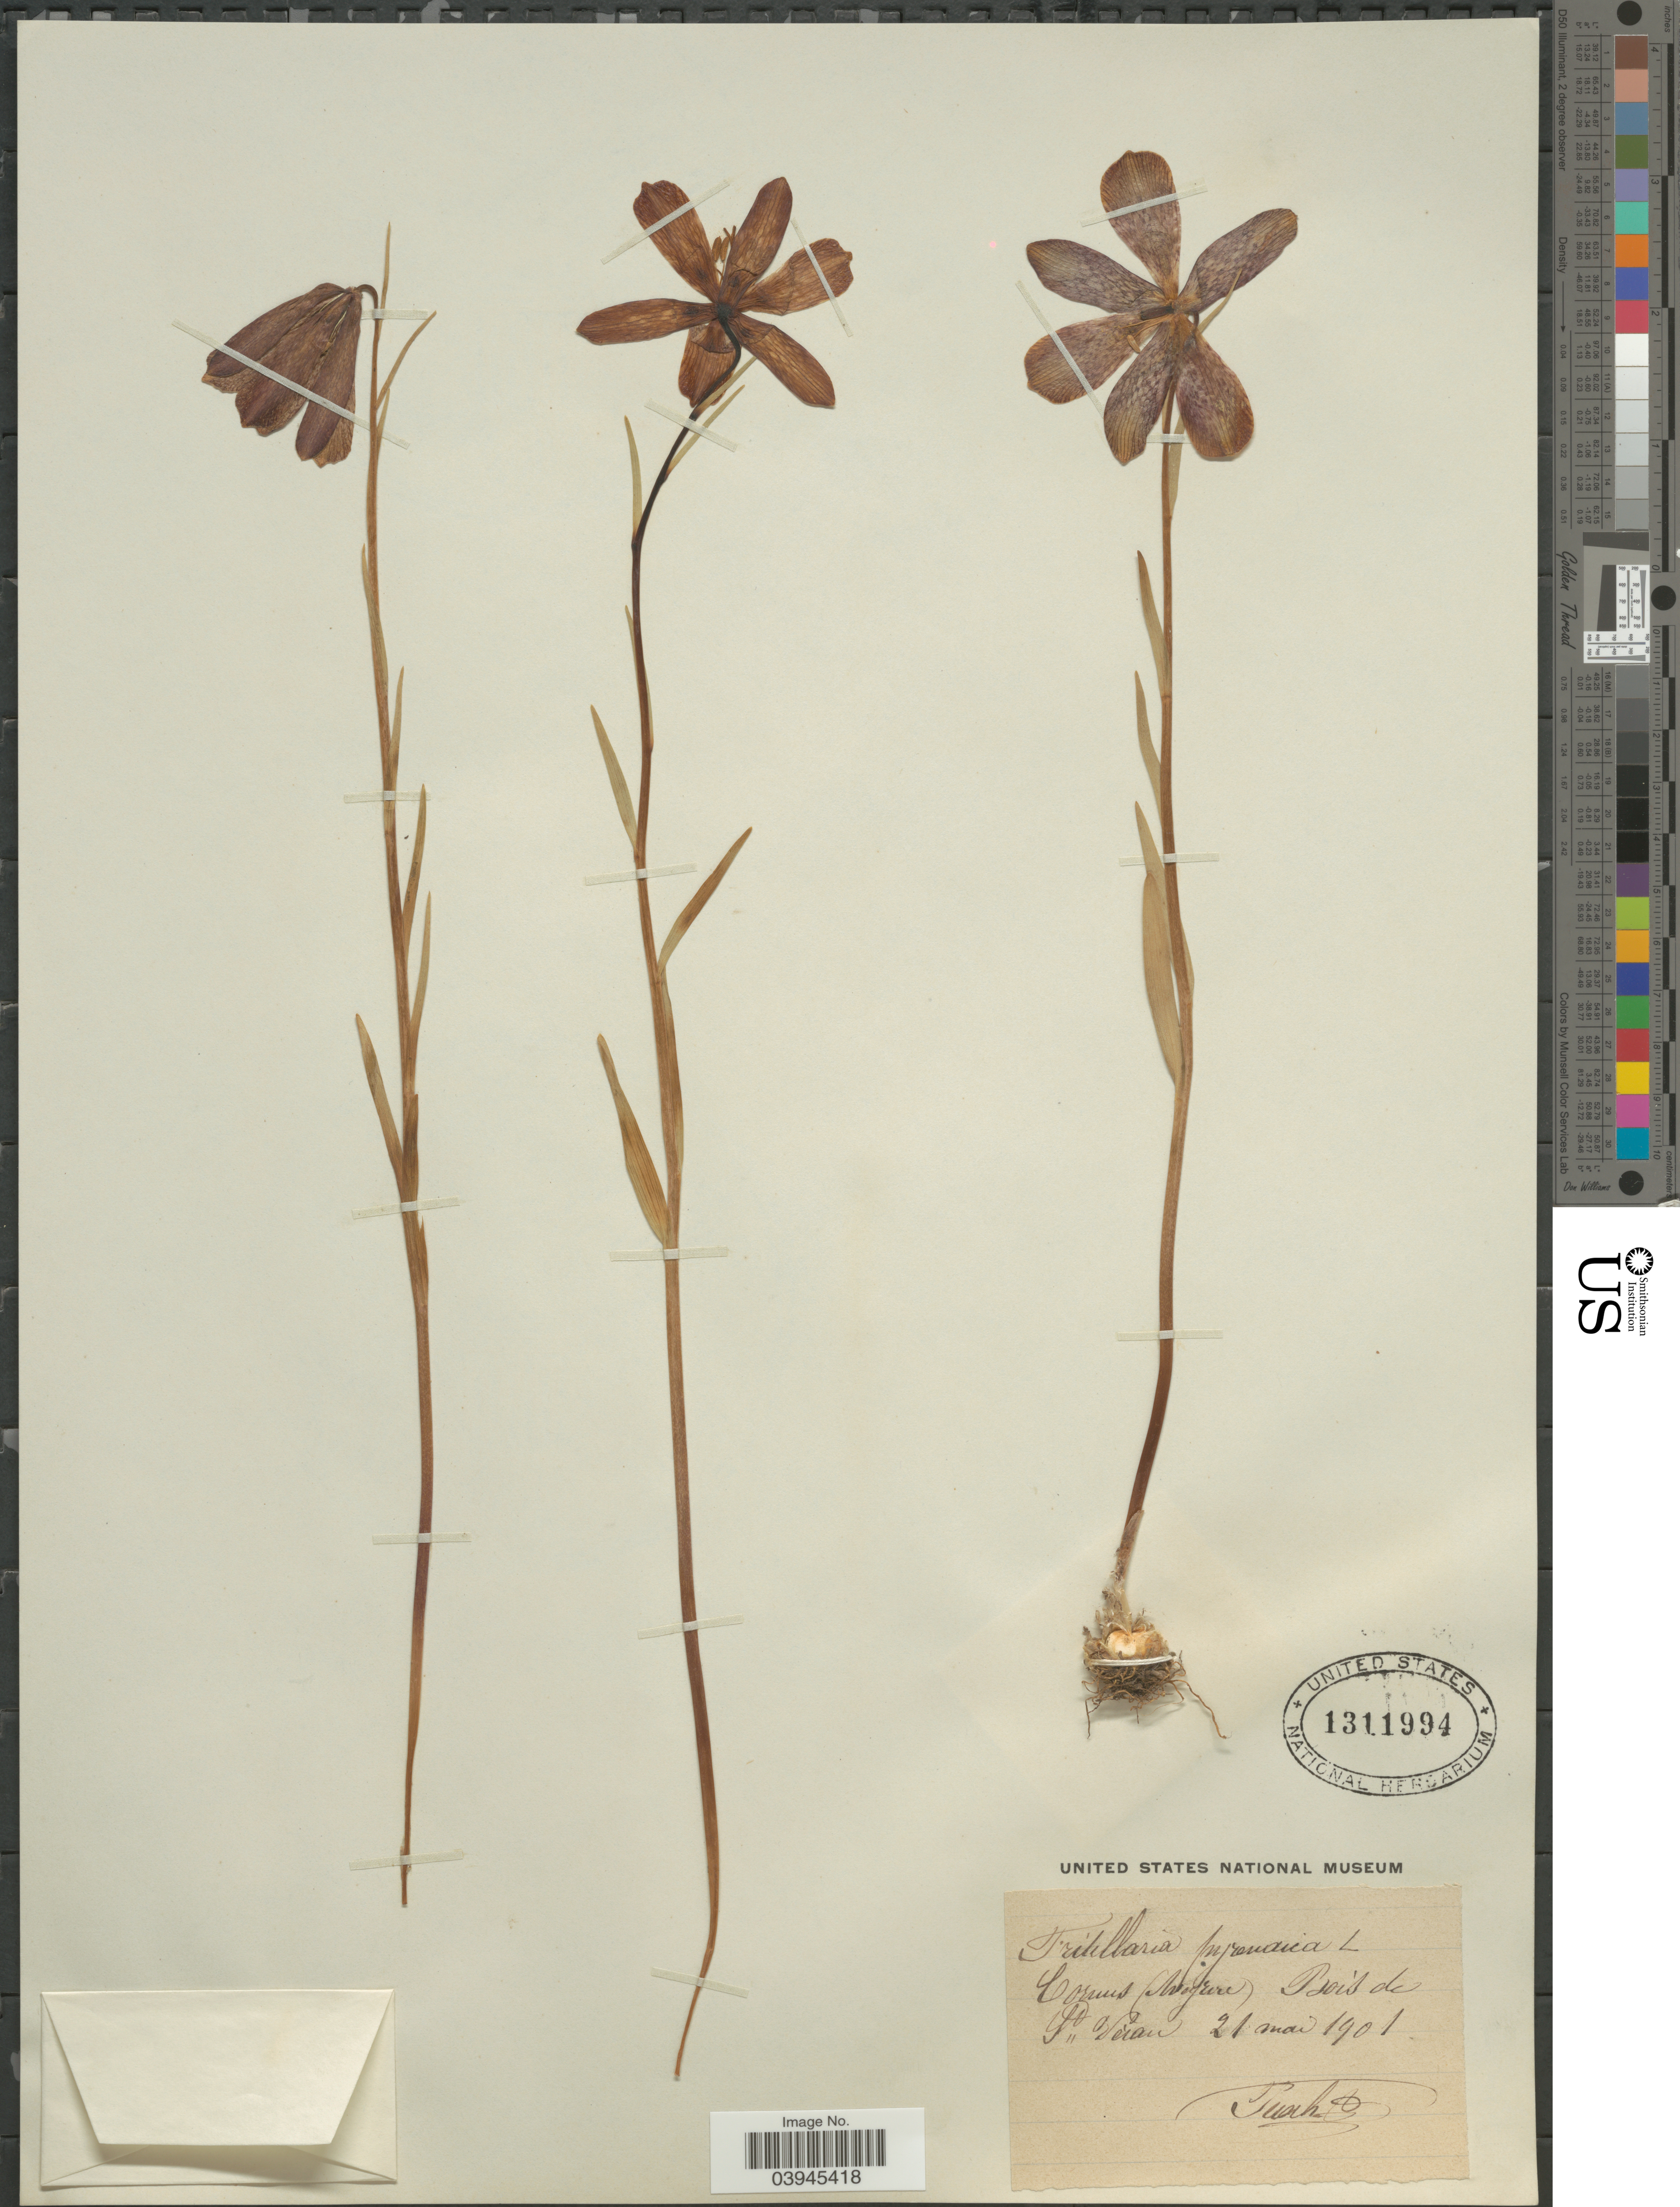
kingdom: Plantae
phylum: Tracheophyta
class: Liliopsida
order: Liliales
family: Liliaceae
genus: Fritillaria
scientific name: Fritillaria pyrenaica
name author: L.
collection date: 1901-05-21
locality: Cornus (Avegron). Bois de P. Véran.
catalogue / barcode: US 1311994